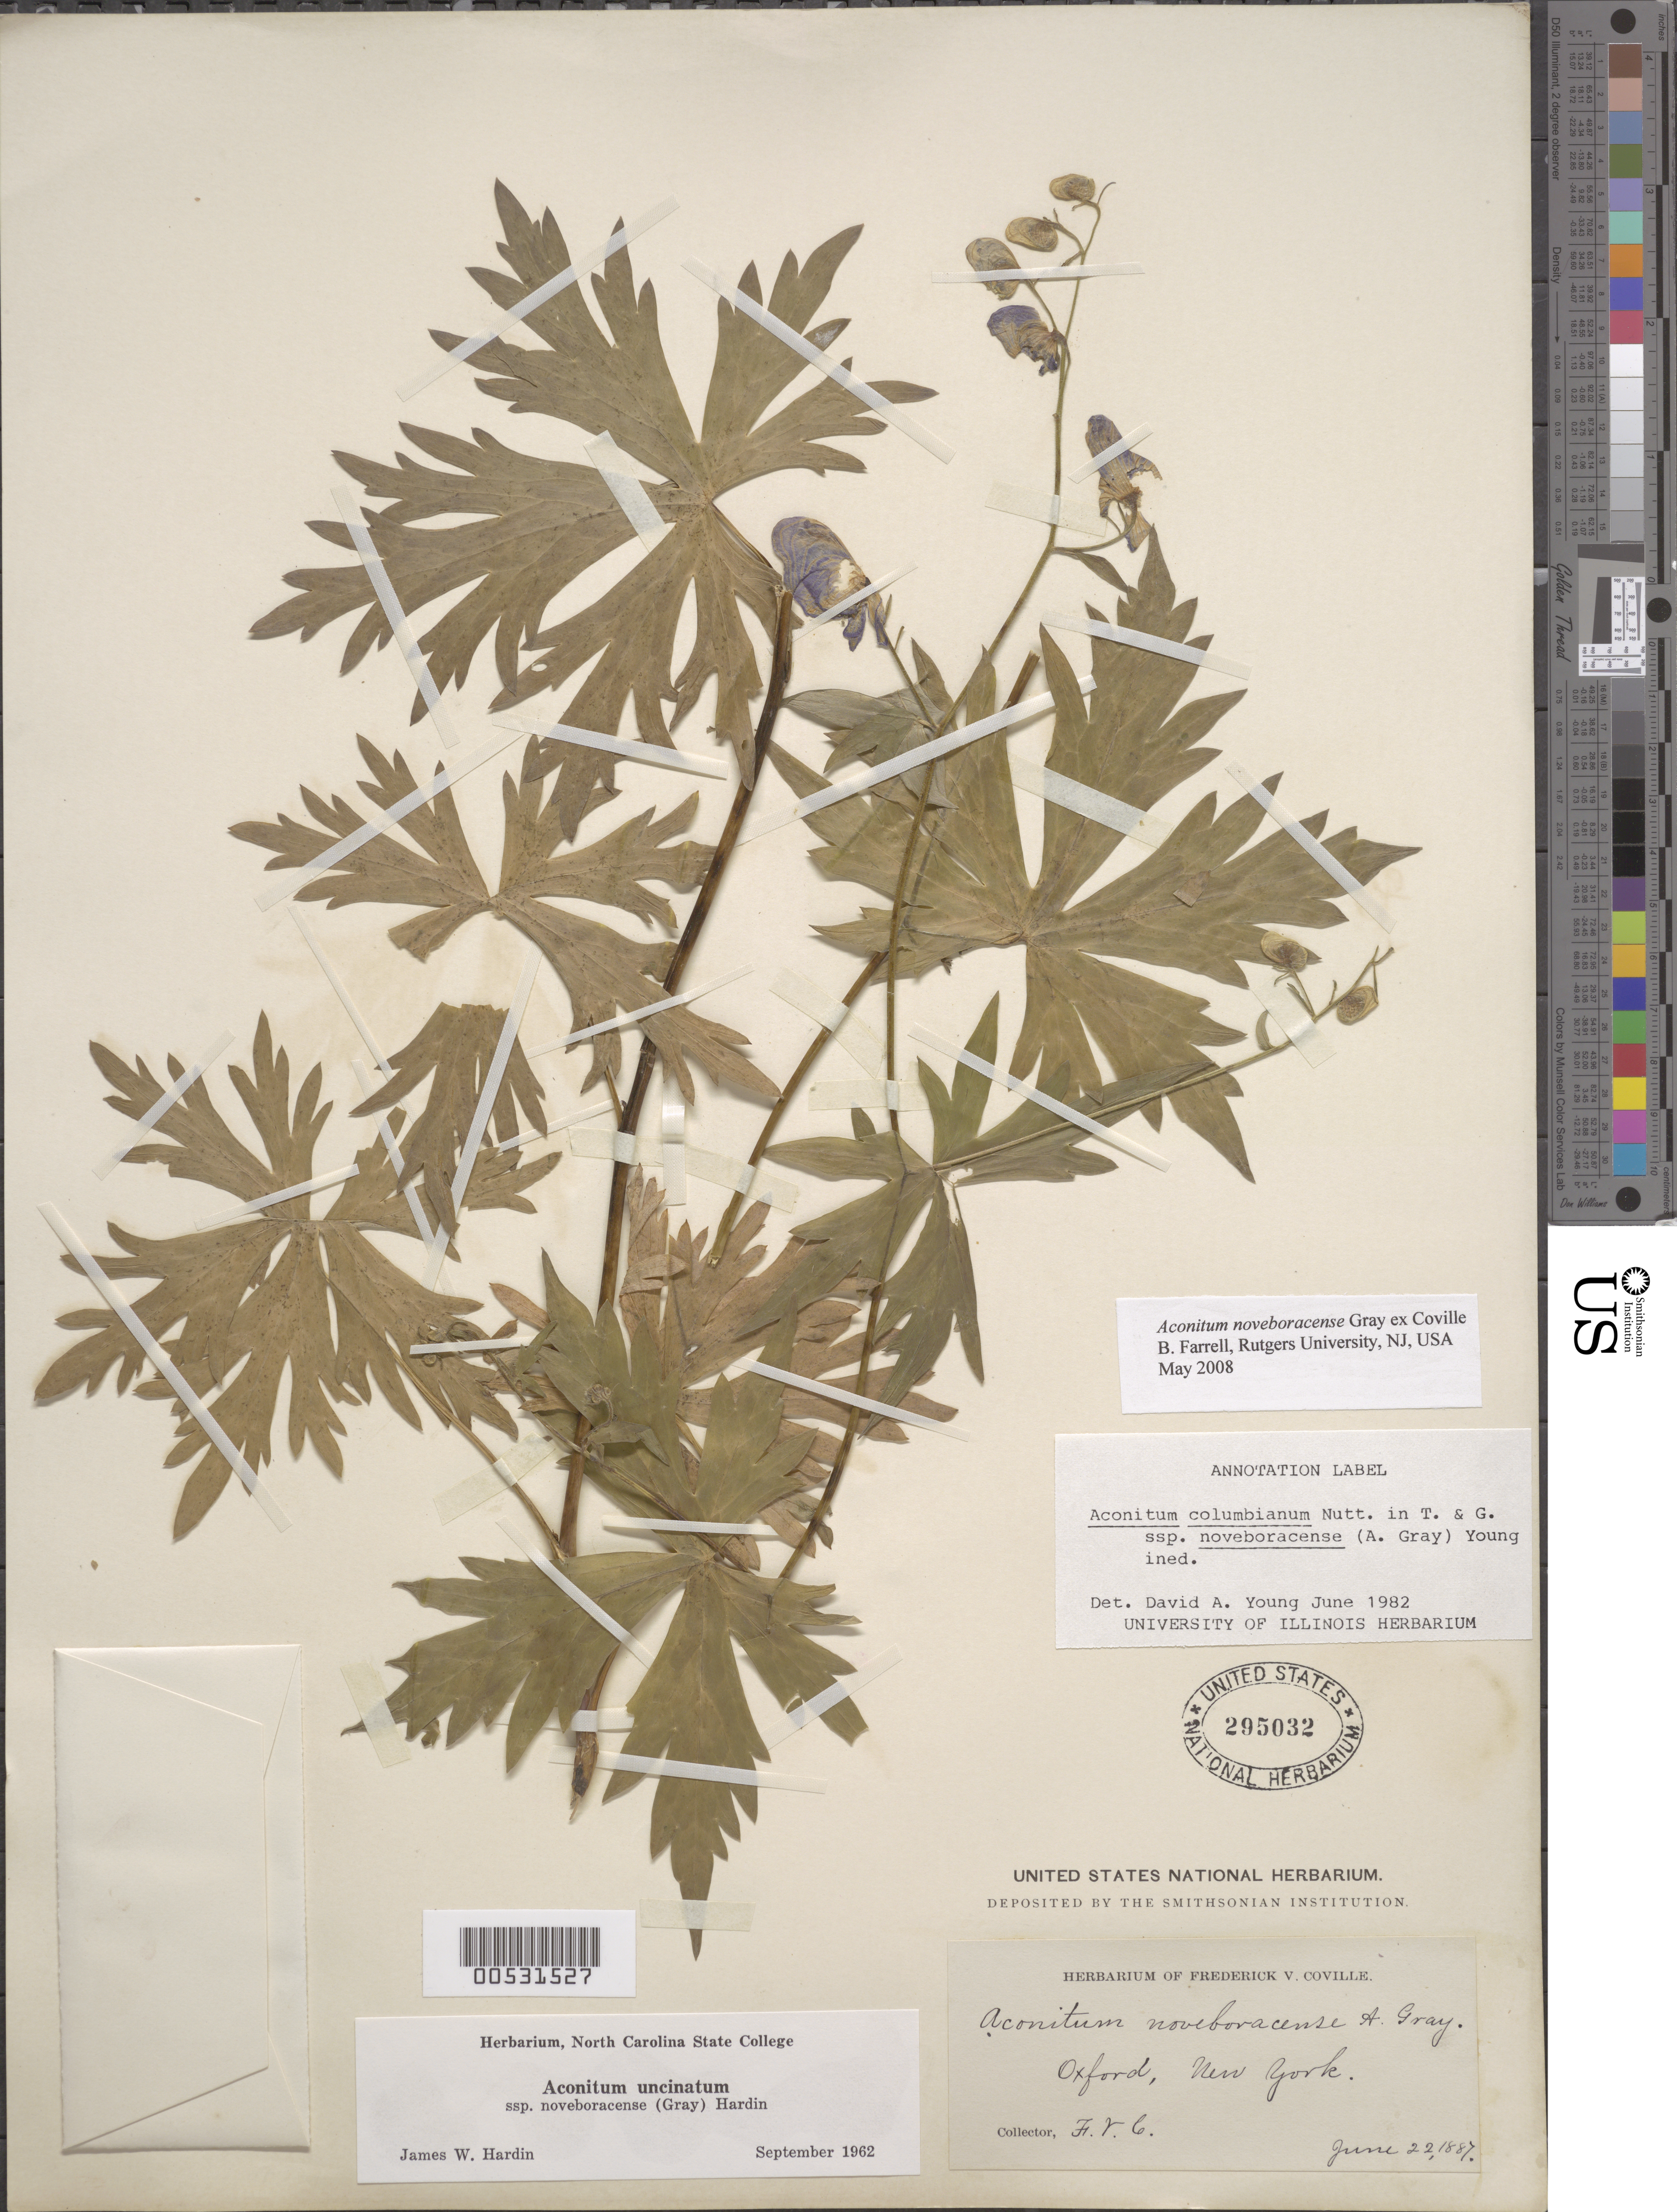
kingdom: Plantae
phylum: Tracheophyta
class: Magnoliopsida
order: Ranunculales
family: Ranunculaceae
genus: Aconitum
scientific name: Aconitum noveboracense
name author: A. Gray ex Coville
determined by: Young, D. A.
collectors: F. V. Coville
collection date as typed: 22 Jun 1887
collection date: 1887-06-22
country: United States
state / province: New York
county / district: Chenango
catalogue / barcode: US 295032